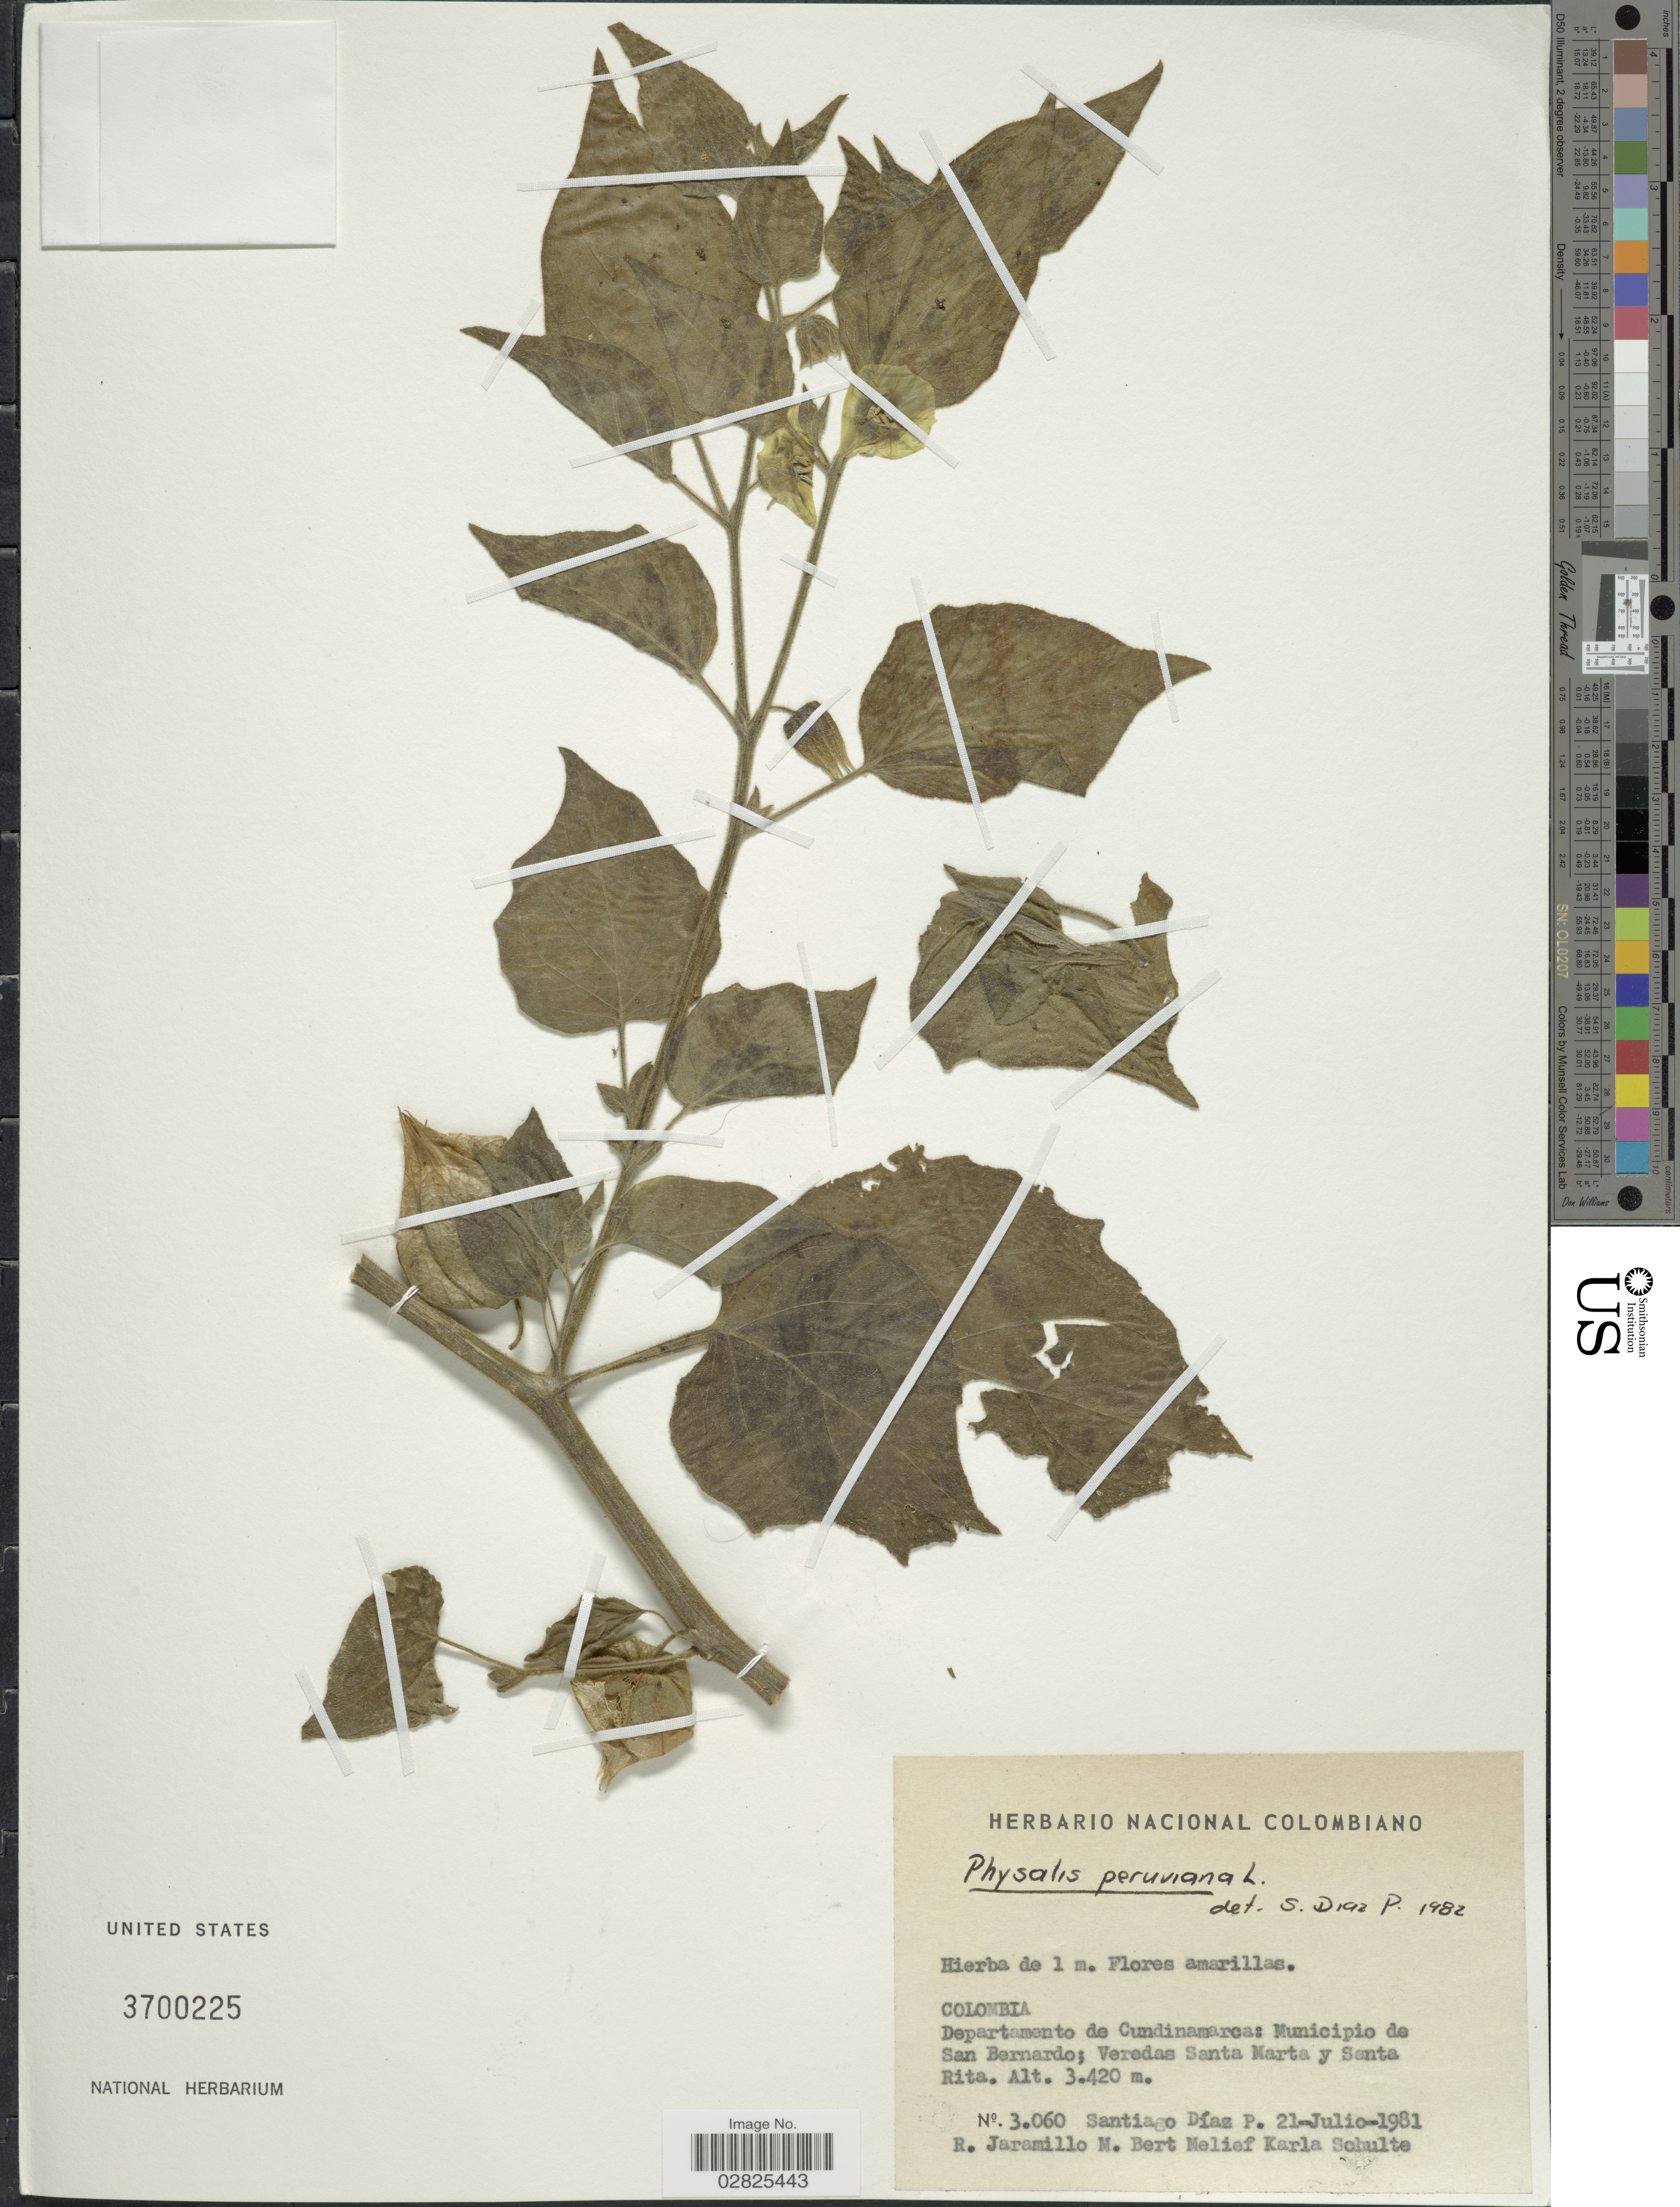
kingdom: Plantae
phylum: Tracheophyta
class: Magnoliopsida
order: Solanales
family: Solanaceae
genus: Physalis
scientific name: Physalis peruviana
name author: L.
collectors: S. Diaz P., R. Jaramillo M. & B. Schulte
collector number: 3060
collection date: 1981-07-21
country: Colombia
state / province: Cundinamarca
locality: Departamento de Cundinamarca: Municipio de San Bernardo; Veredas Santa Marta y Santa Rita.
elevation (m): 3420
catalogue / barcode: US 3700225